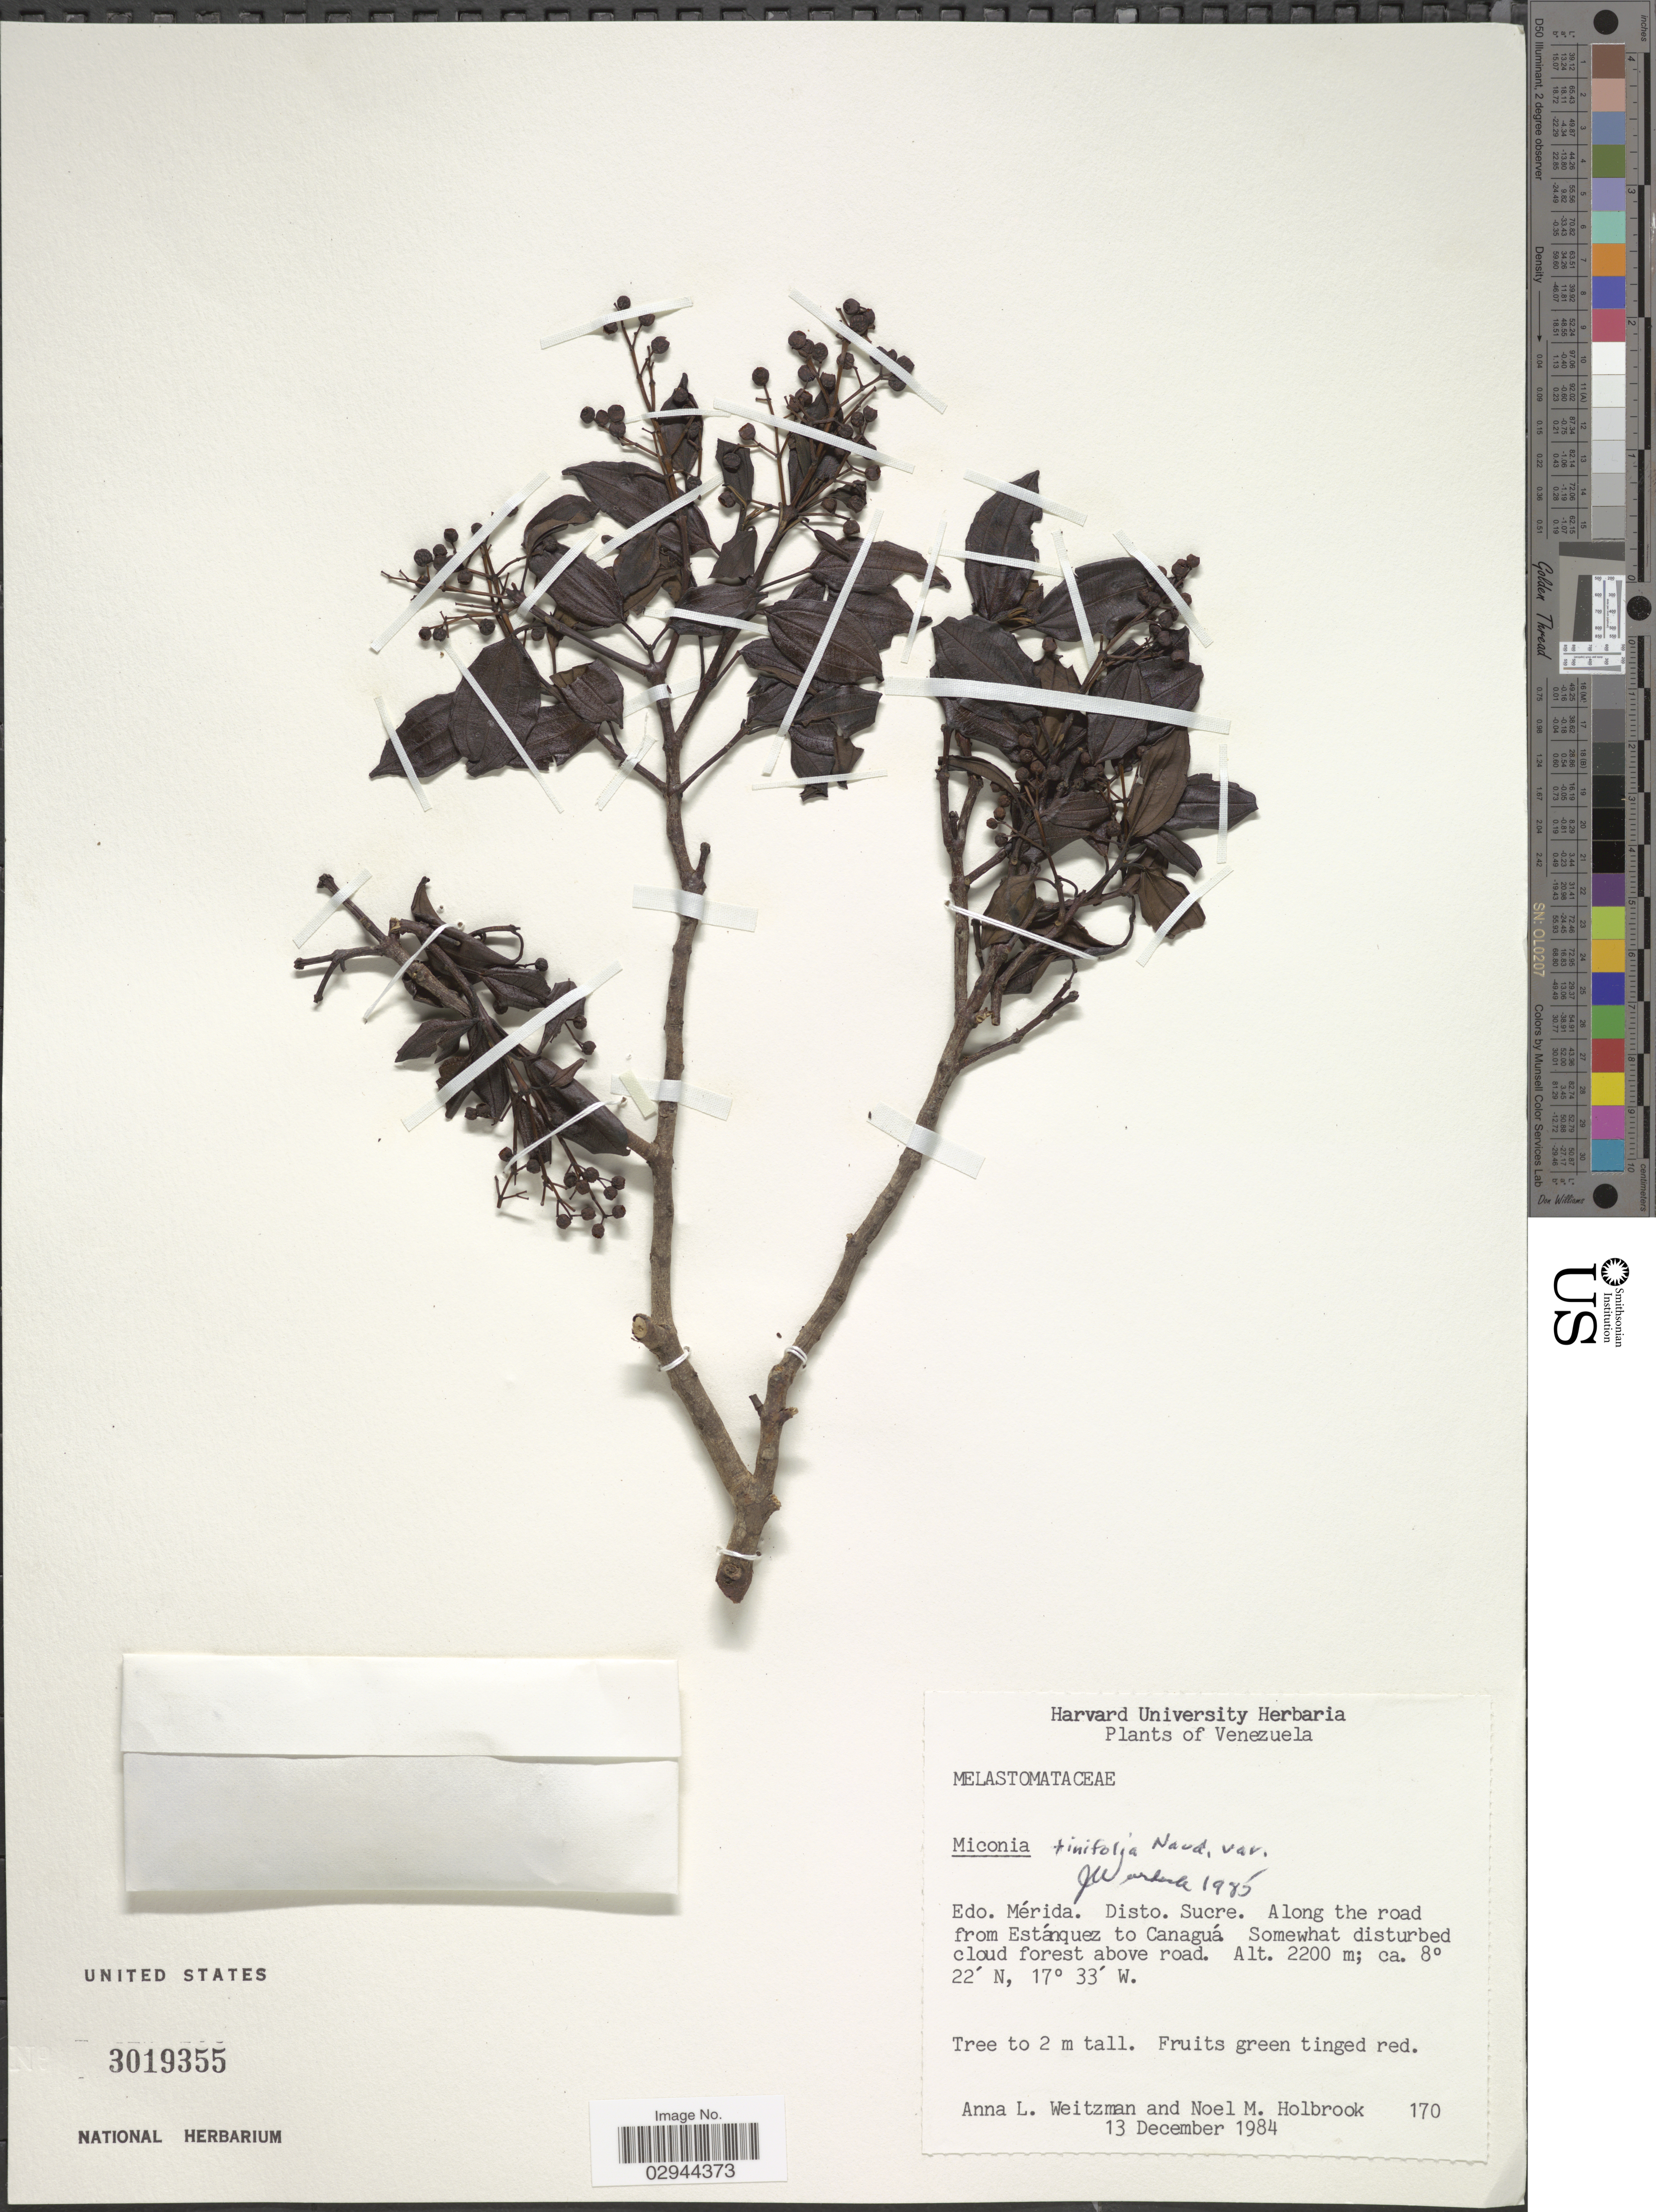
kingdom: Plantae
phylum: Tracheophyta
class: Magnoliopsida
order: Myrtales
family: Melastomataceae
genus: Miconia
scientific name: Miconia tinifolia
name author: Naudin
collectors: A. L. Weitzman & N. M. Holbrook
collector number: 170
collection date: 1984-12-13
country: Venezuela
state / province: Mérida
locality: Edo. Mérida. Disto. Sucre. Along the road from Estánquez to Canaguá.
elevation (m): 2200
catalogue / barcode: US 3019355